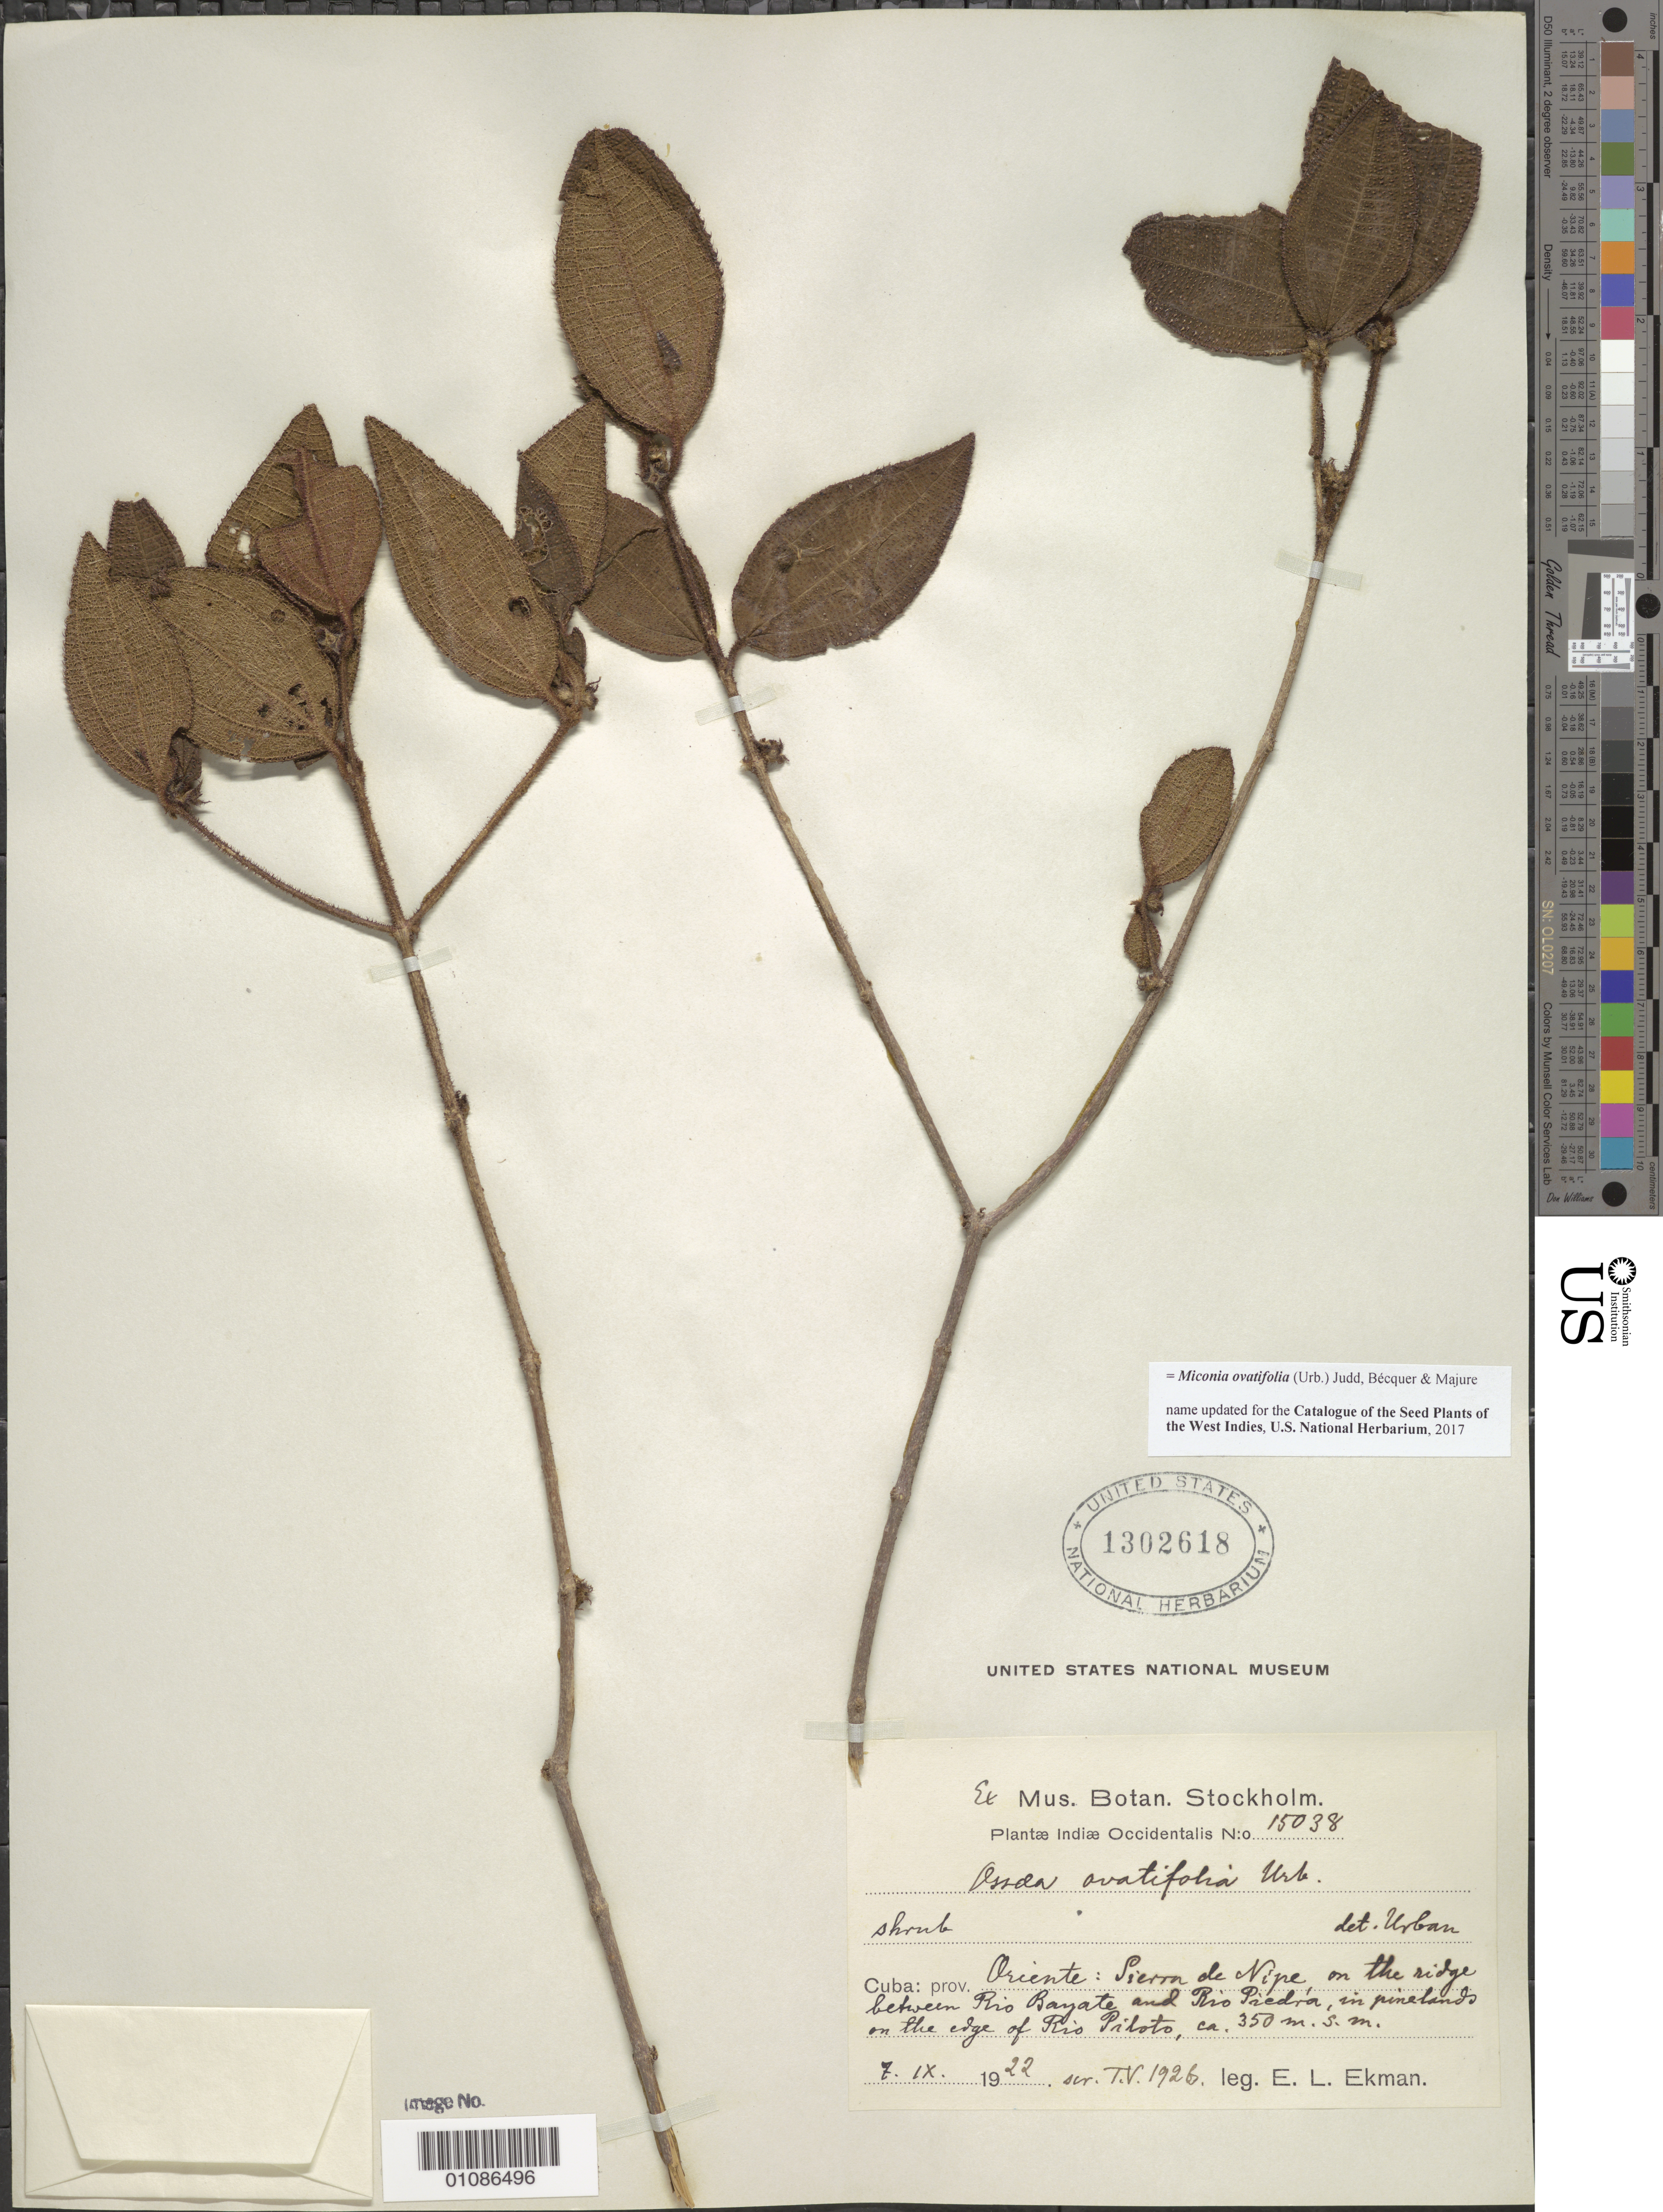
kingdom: Plantae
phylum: Tracheophyta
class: Magnoliopsida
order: Myrtales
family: Melastomataceae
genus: Miconia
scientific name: Miconia ovatifolia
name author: (Urb.) Judd et al.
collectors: E. L. Ekman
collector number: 15038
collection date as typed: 07 Oct 1926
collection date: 1926-10-07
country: Cuba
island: Cuba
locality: Oriente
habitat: Pinelands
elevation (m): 350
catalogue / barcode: US 1302618